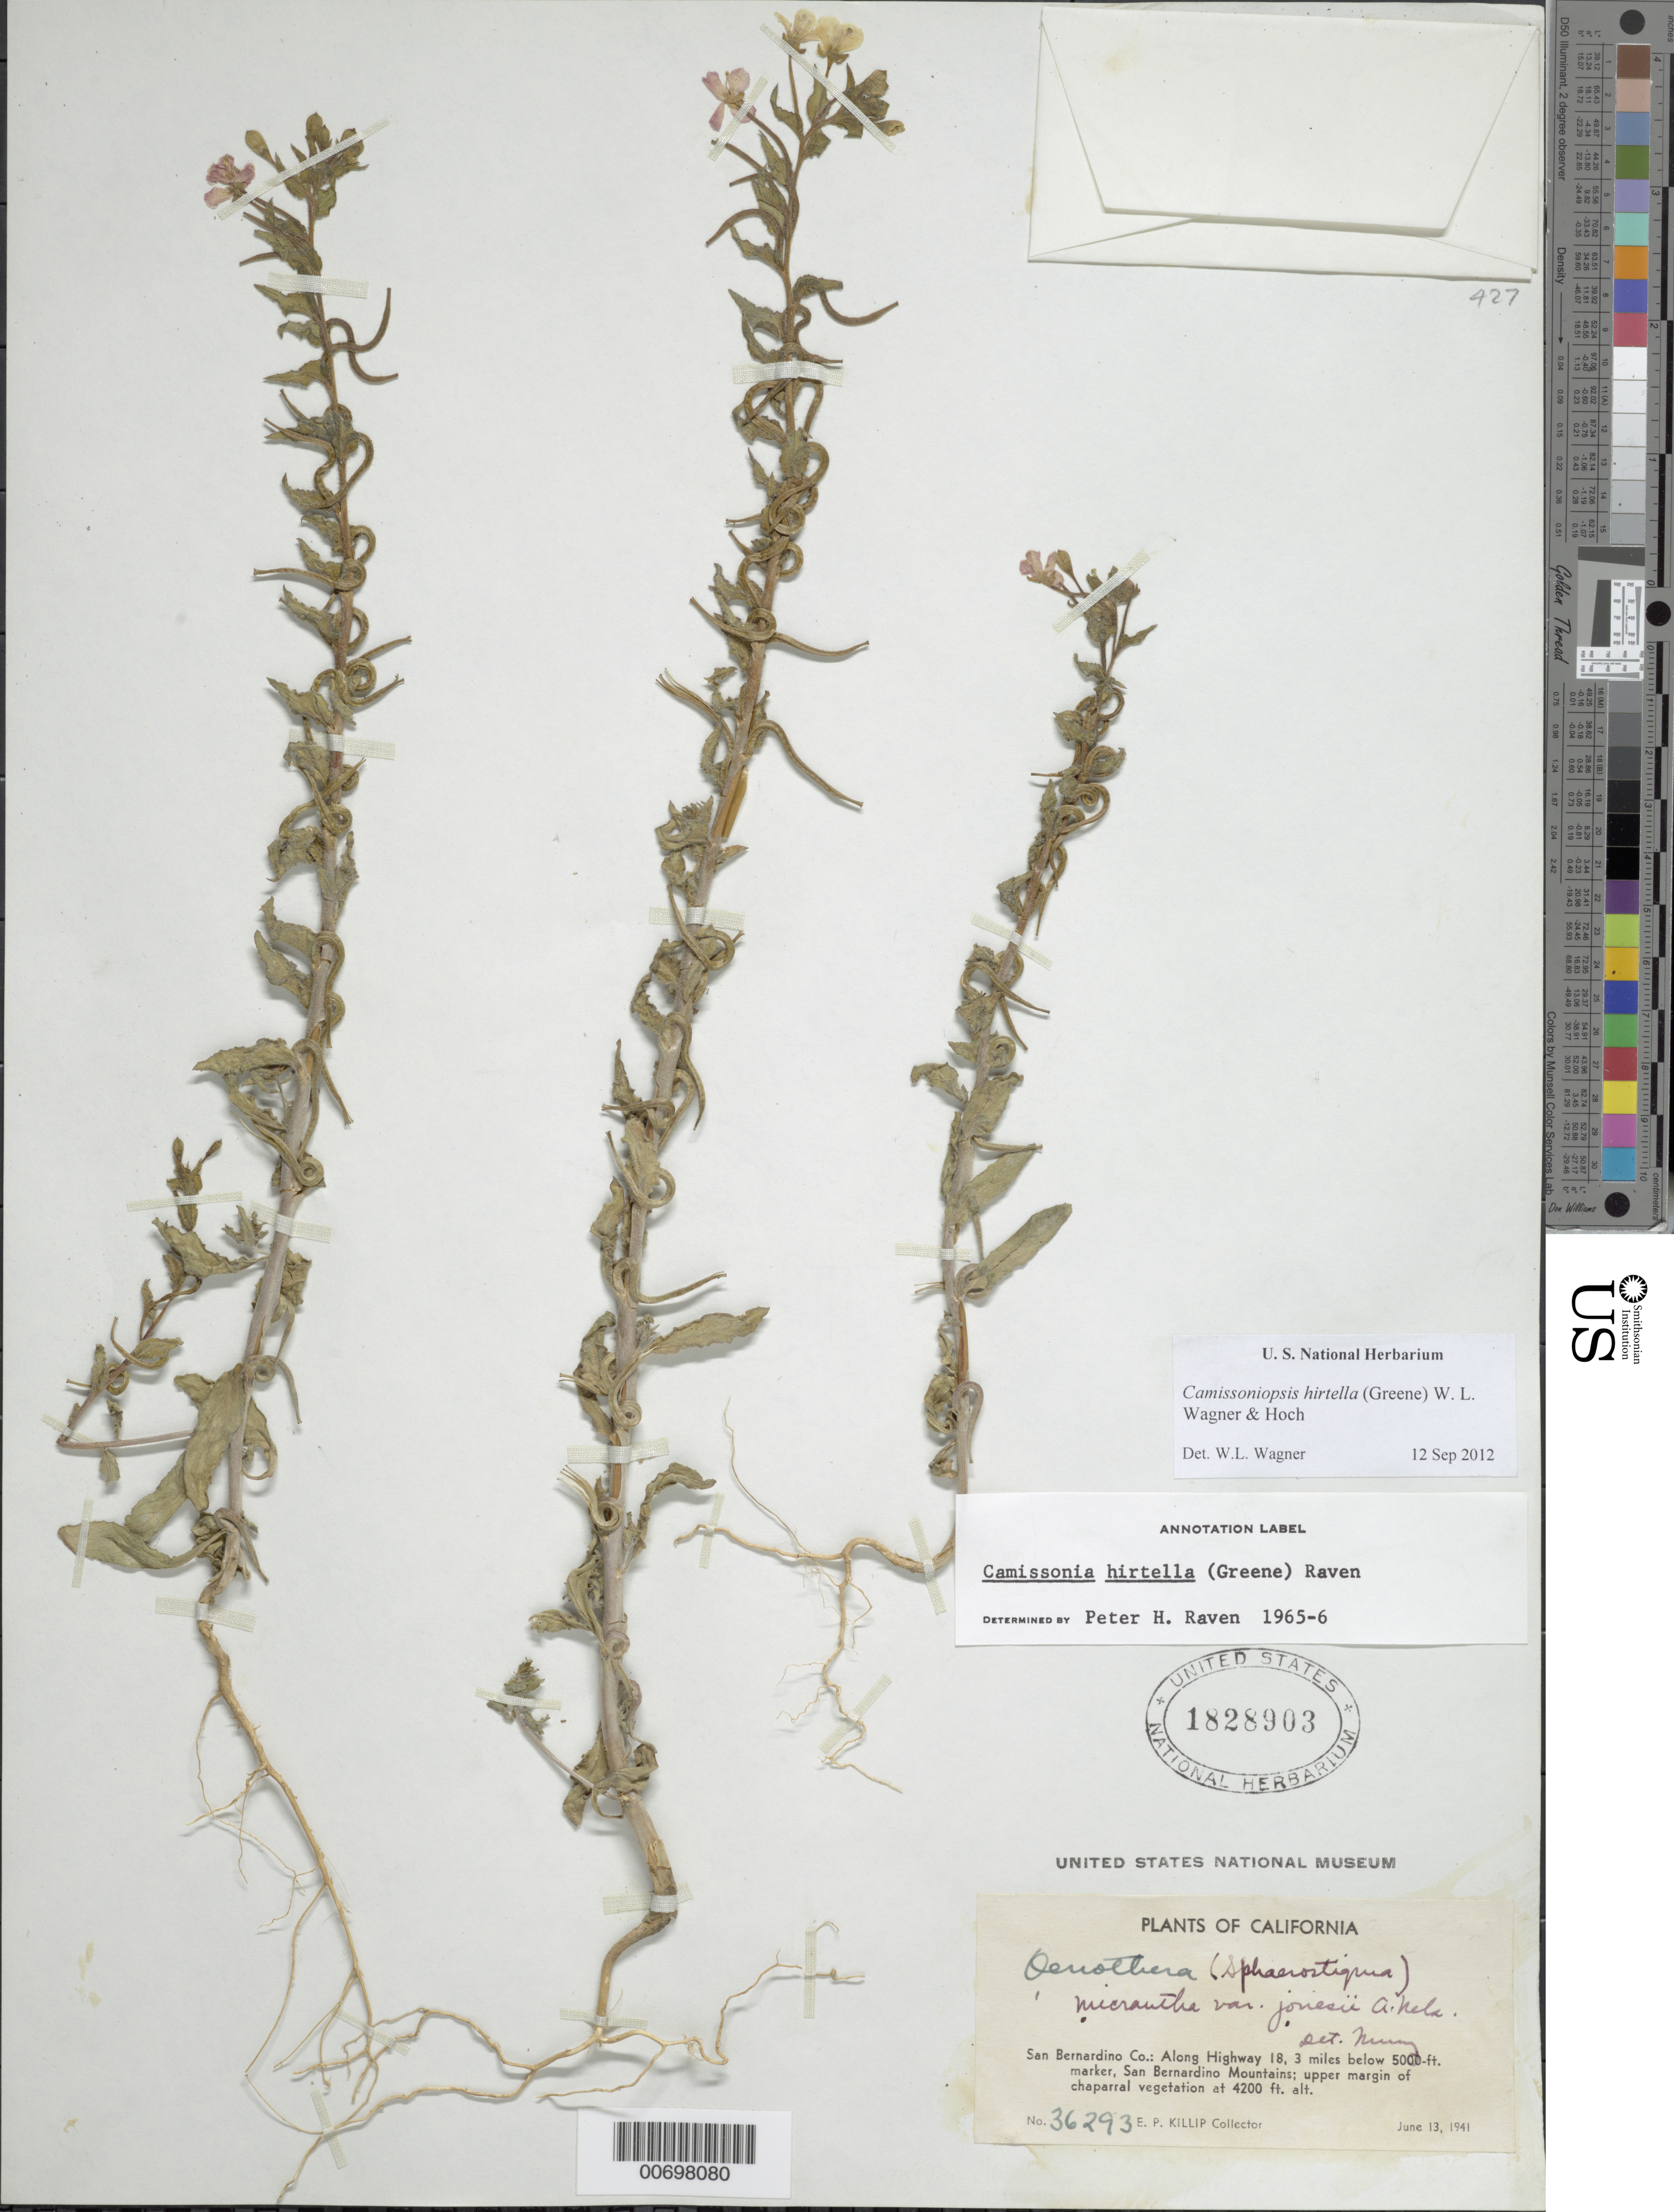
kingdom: Plantae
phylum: Tracheophyta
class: Magnoliopsida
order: Myrtales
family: Onagraceae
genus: Camissoniopsis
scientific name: Camissoniopsis hirtella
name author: (Greene) W.L. Wagner & Hoch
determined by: Wagner, W. L., (BOT), Smithsonian Institution - National Museum of Natural History (UNITED STATES)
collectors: E. P. Killip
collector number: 36293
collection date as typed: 13 Jun 1941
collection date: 1941-06-13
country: United States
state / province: California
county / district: San Bernardino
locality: Along Highway 18, 3 miles below 5000-ft marker, San Bernardino Mts.; upper margin of chaparral vegetation.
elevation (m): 1280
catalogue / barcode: US 1828903